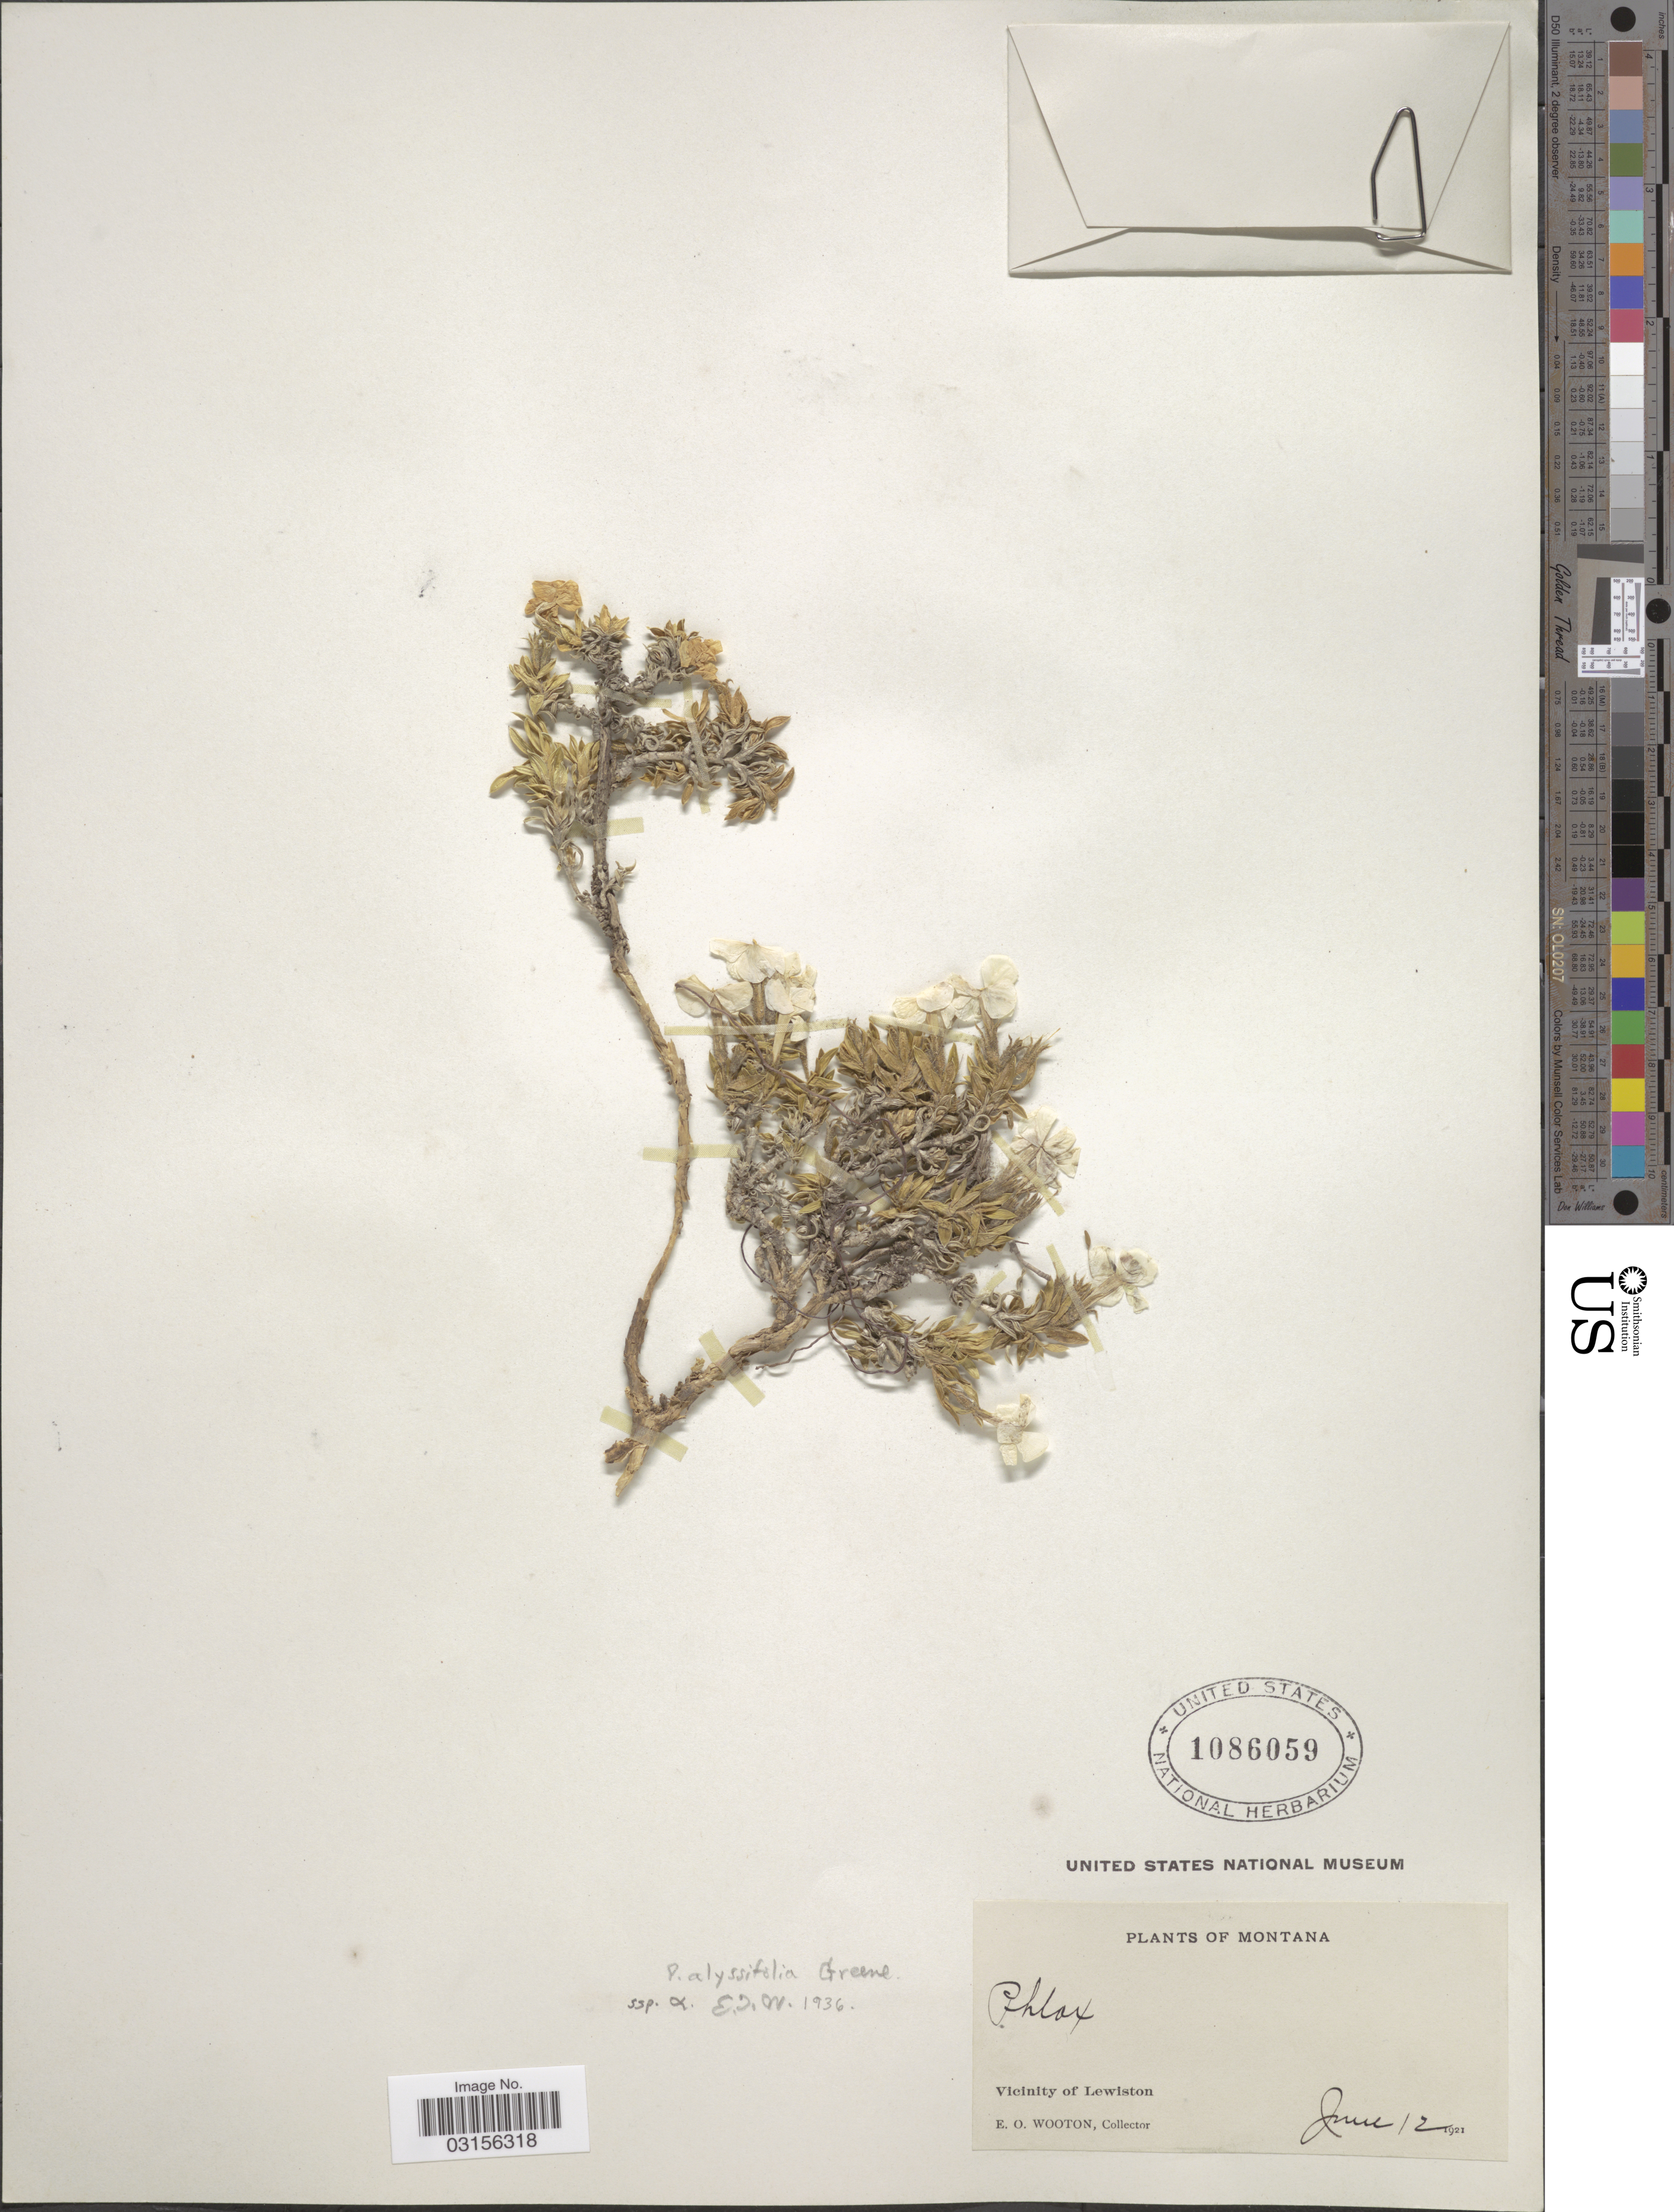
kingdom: Plantae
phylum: Tracheophyta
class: Magnoliopsida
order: Ericales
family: Polemoniaceae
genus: Phlox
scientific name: Phlox alyssifolia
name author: Greene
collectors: E. O. Wooton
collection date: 1921-06-12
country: United States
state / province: Montana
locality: Vicinity of Lewiston.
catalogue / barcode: US 1086059